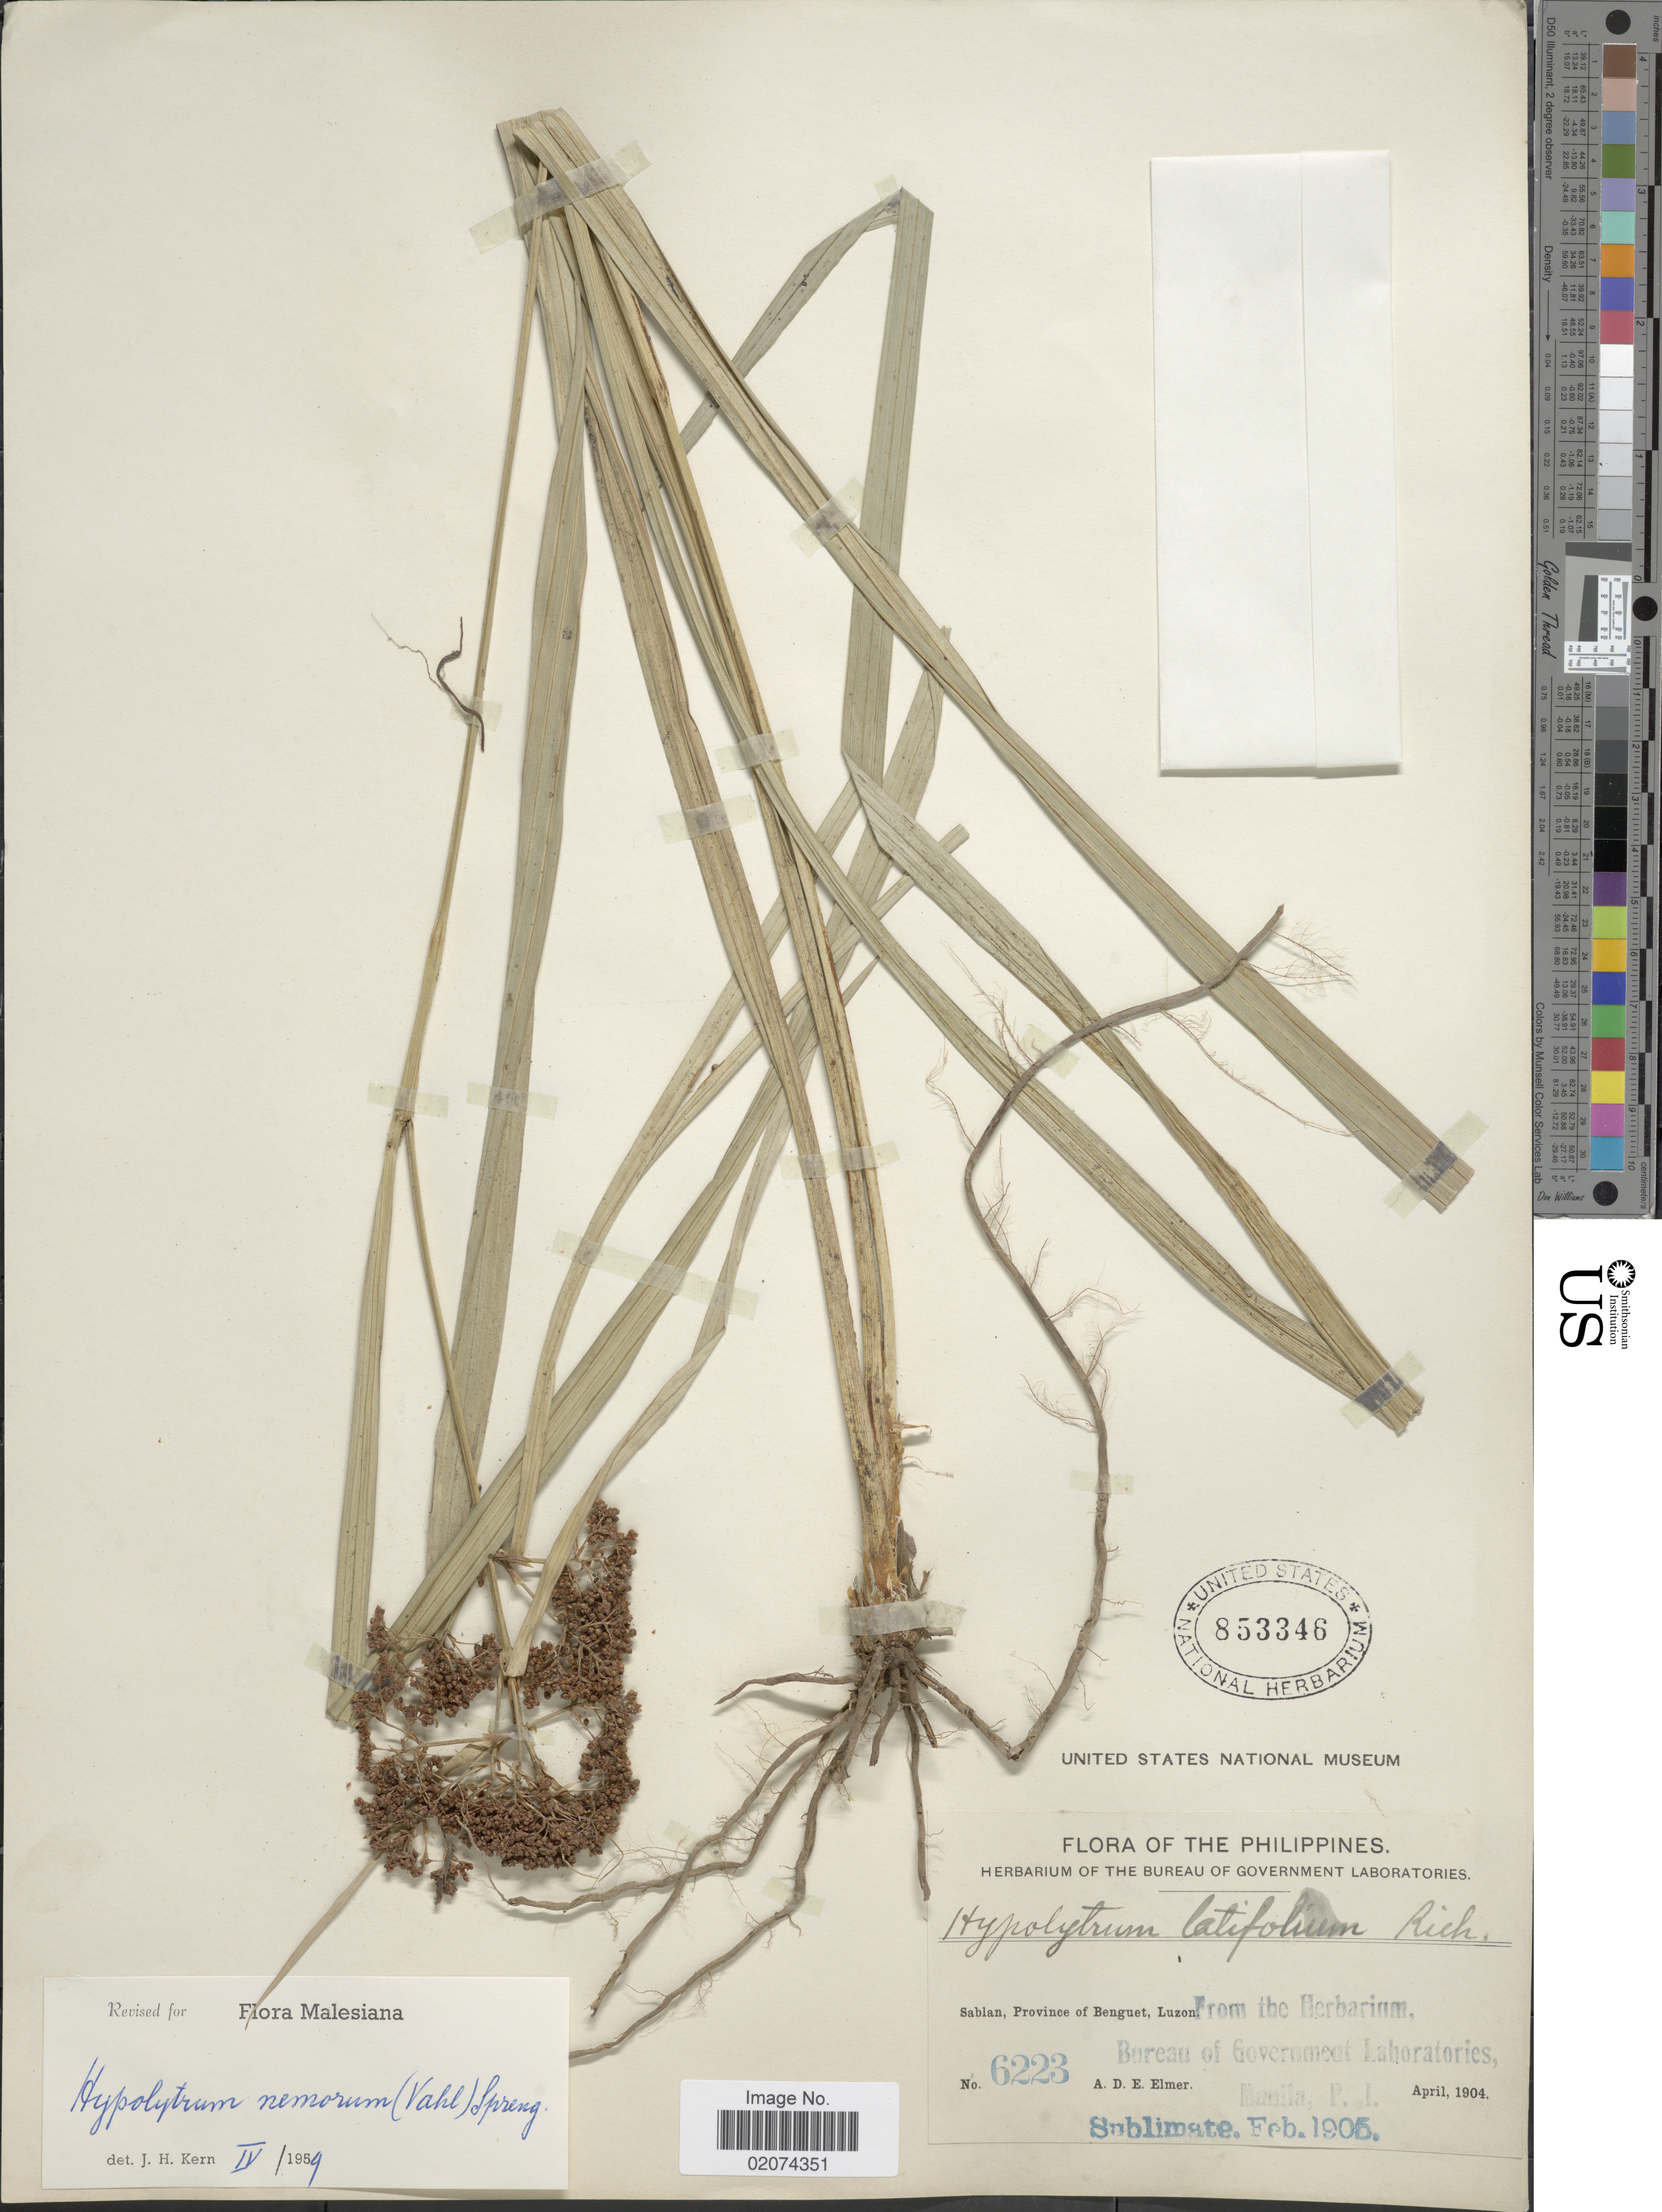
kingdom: Plantae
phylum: Tracheophyta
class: Liliopsida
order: Poales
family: Cyperaceae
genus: Hypolytrum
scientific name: Hypolytrum nemorum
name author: (Vahl) Spreng.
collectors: A. D. E. Elmer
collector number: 6223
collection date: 1904-04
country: Philippines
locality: Sablan, Province of Benguet, Luzon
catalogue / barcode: US 853346